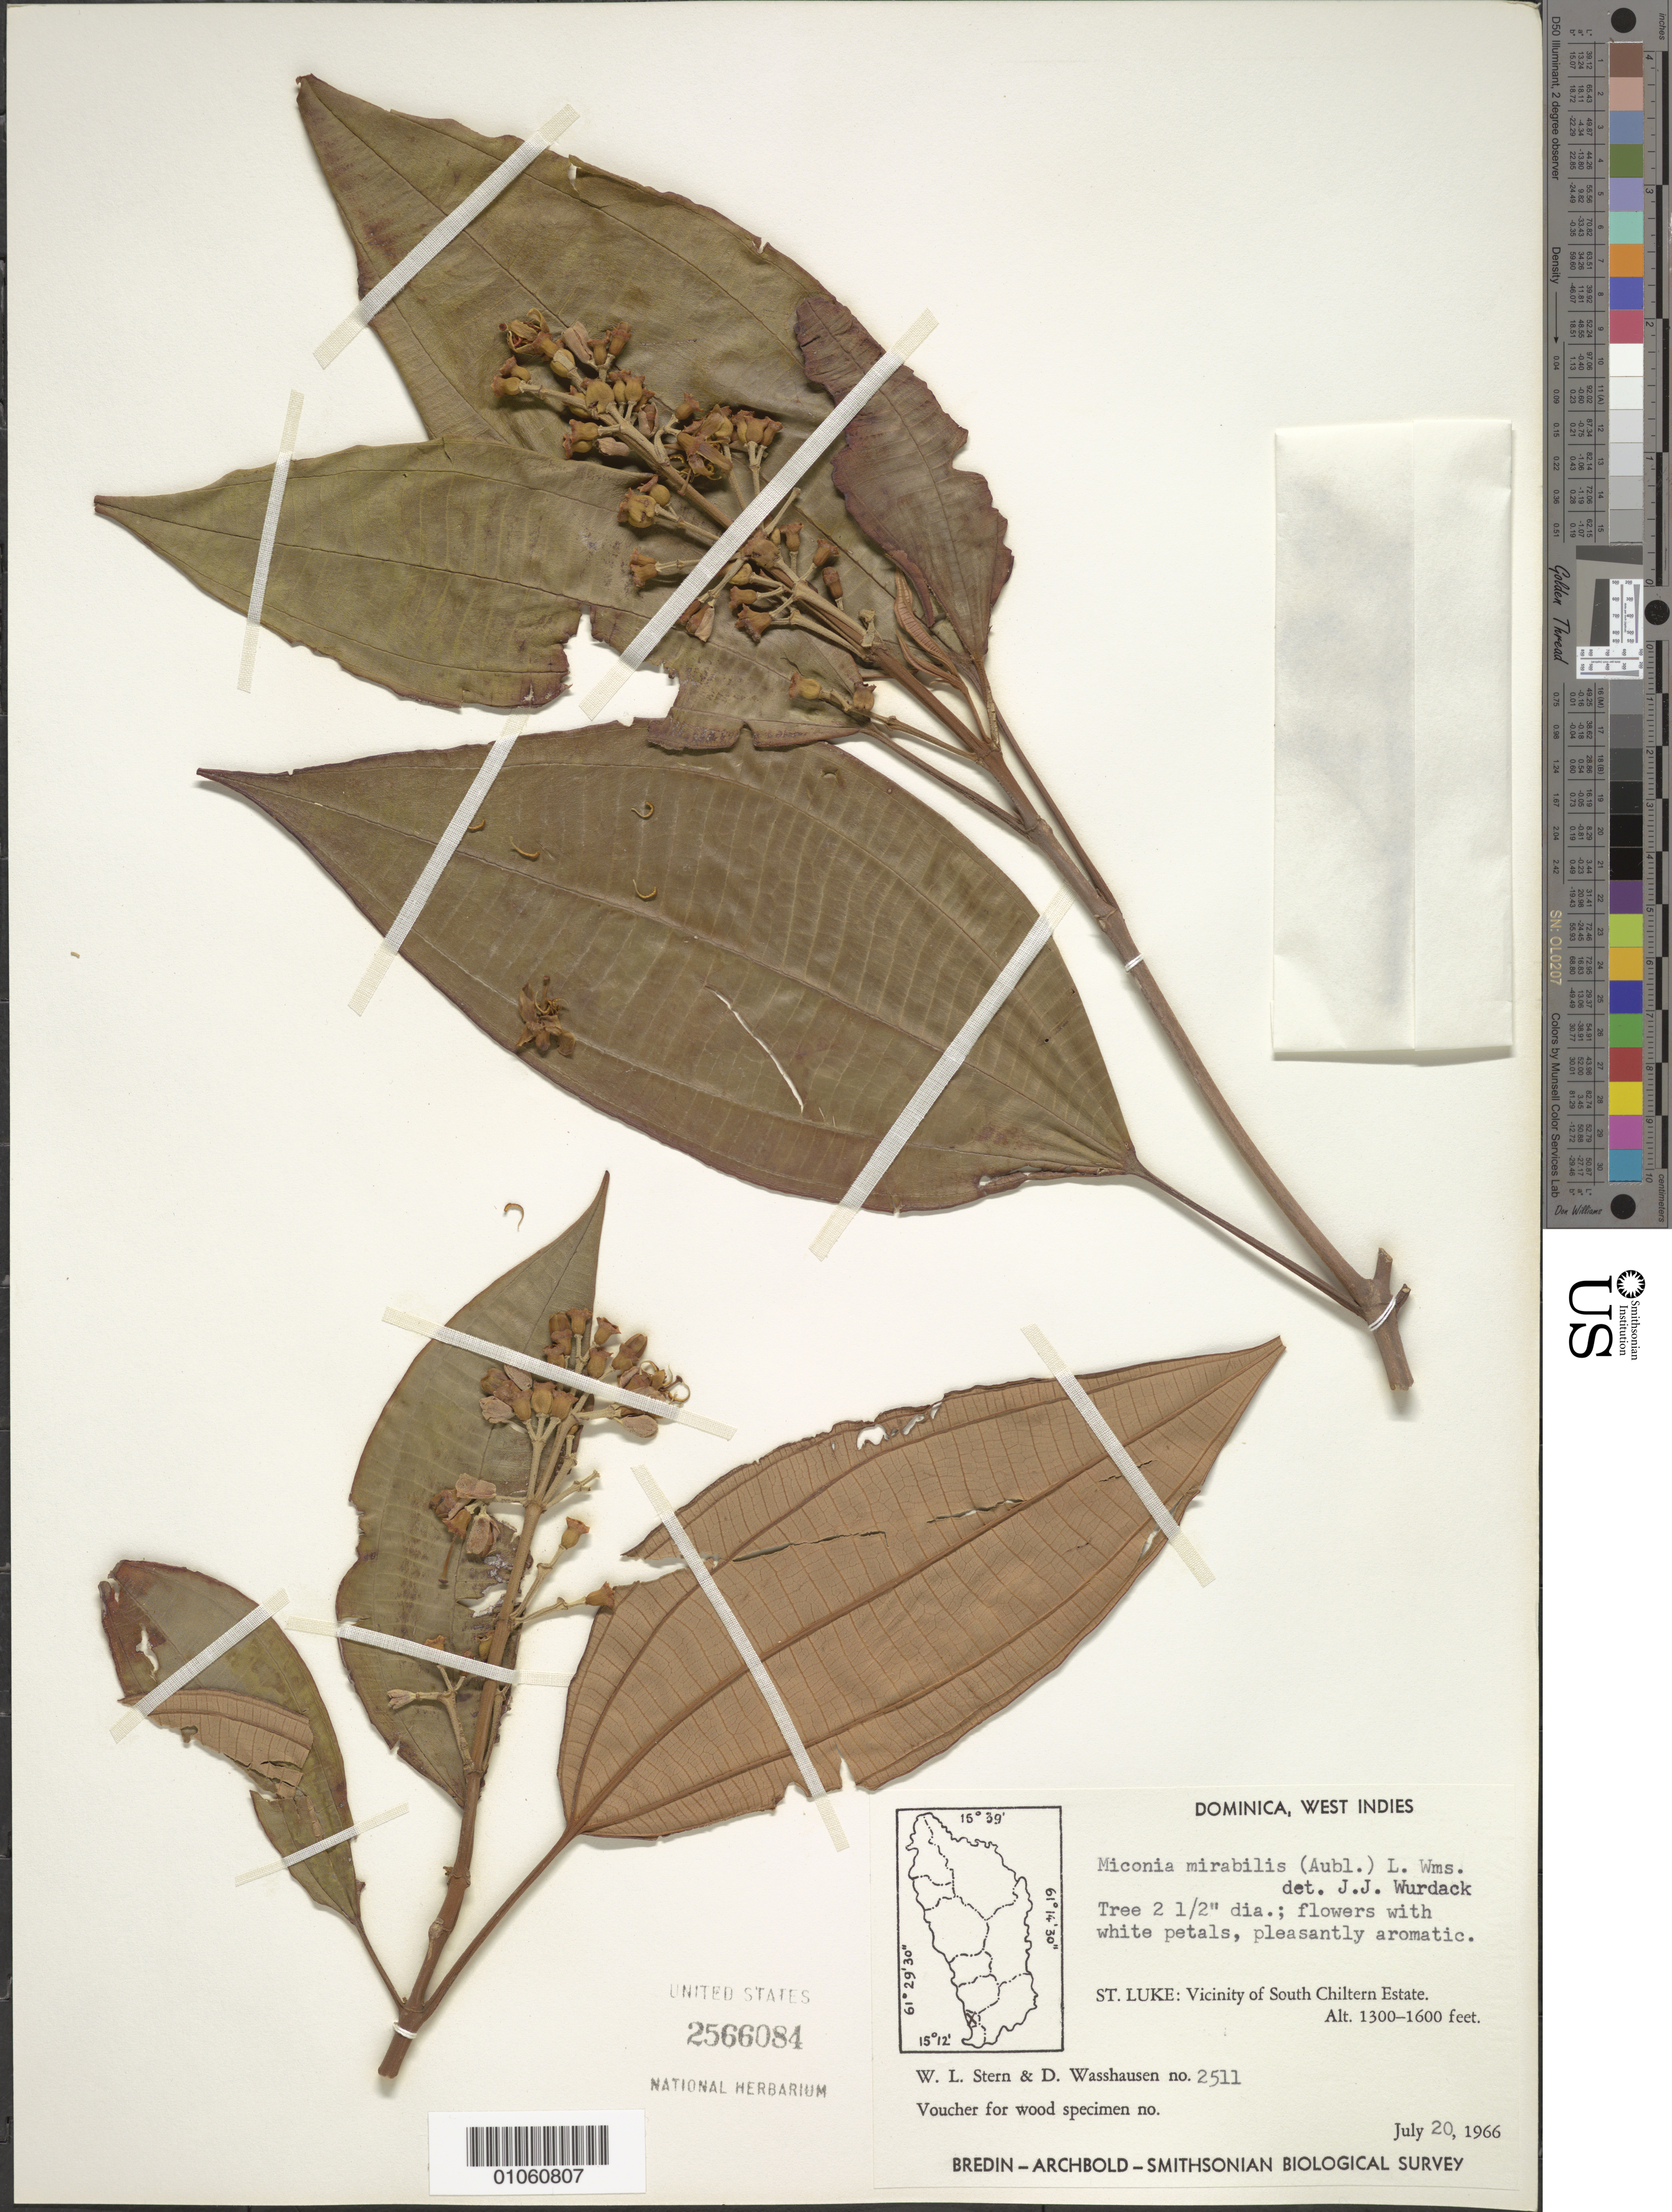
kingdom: Plantae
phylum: Tracheophyta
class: Magnoliopsida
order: Myrtales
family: Melastomataceae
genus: Miconia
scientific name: Miconia mirabilis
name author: (Aubl.) L.O. Williams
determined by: Wurdack, John J., (US), US (UNITED STATES)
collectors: W. L. Stern & D. C. Wasshausen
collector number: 2511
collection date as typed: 20 Jul 1966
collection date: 1966-07-20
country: Dominica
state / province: St. Luke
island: Dominica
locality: South Chiltern Estate vicinity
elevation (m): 396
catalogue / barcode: US 2566084